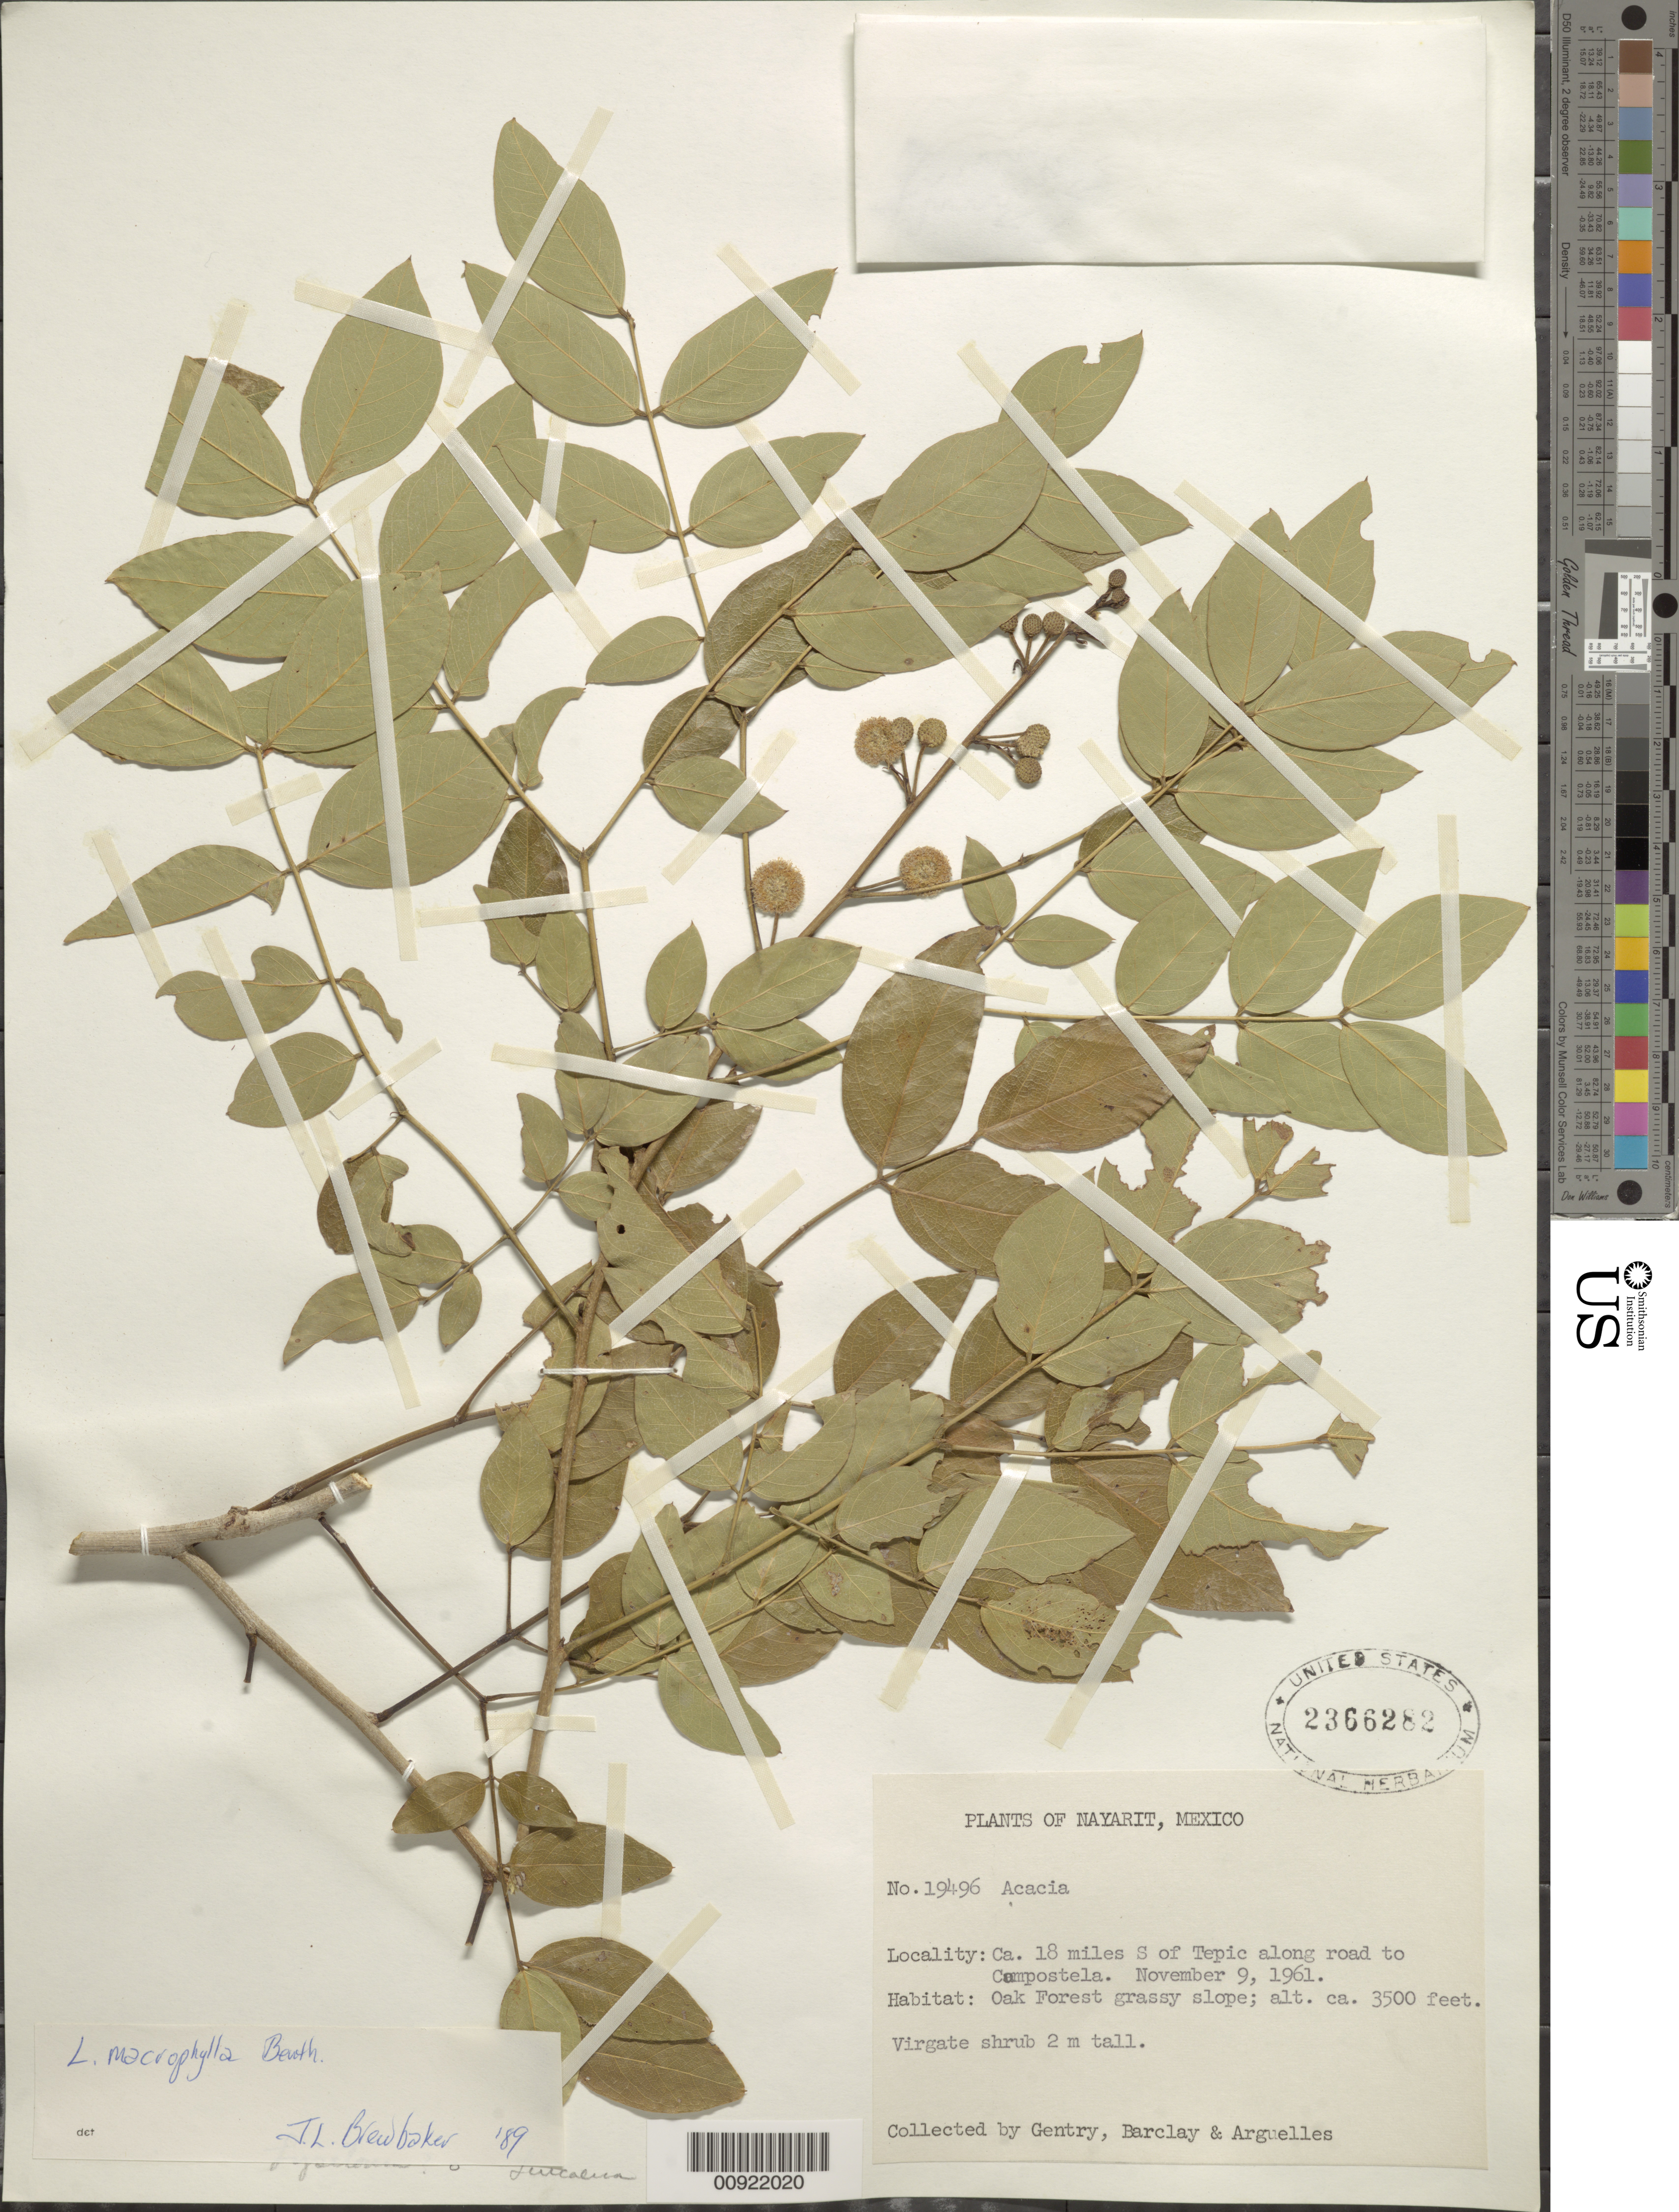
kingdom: Plantae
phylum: Tracheophyta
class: Magnoliopsida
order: Fabales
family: Fabaceae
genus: Leucaena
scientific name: Leucaena macrophylla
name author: Benth.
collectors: Gentry, --, -- Barclay & Arguelles, --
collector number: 19496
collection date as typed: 09 Nov 1961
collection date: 1961-11-09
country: Mexico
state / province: Nayarit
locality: Ca. 18 miles S of Tepic along road to Compostela.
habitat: Oak Forest grassy slope.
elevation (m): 1067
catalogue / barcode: US 2366282